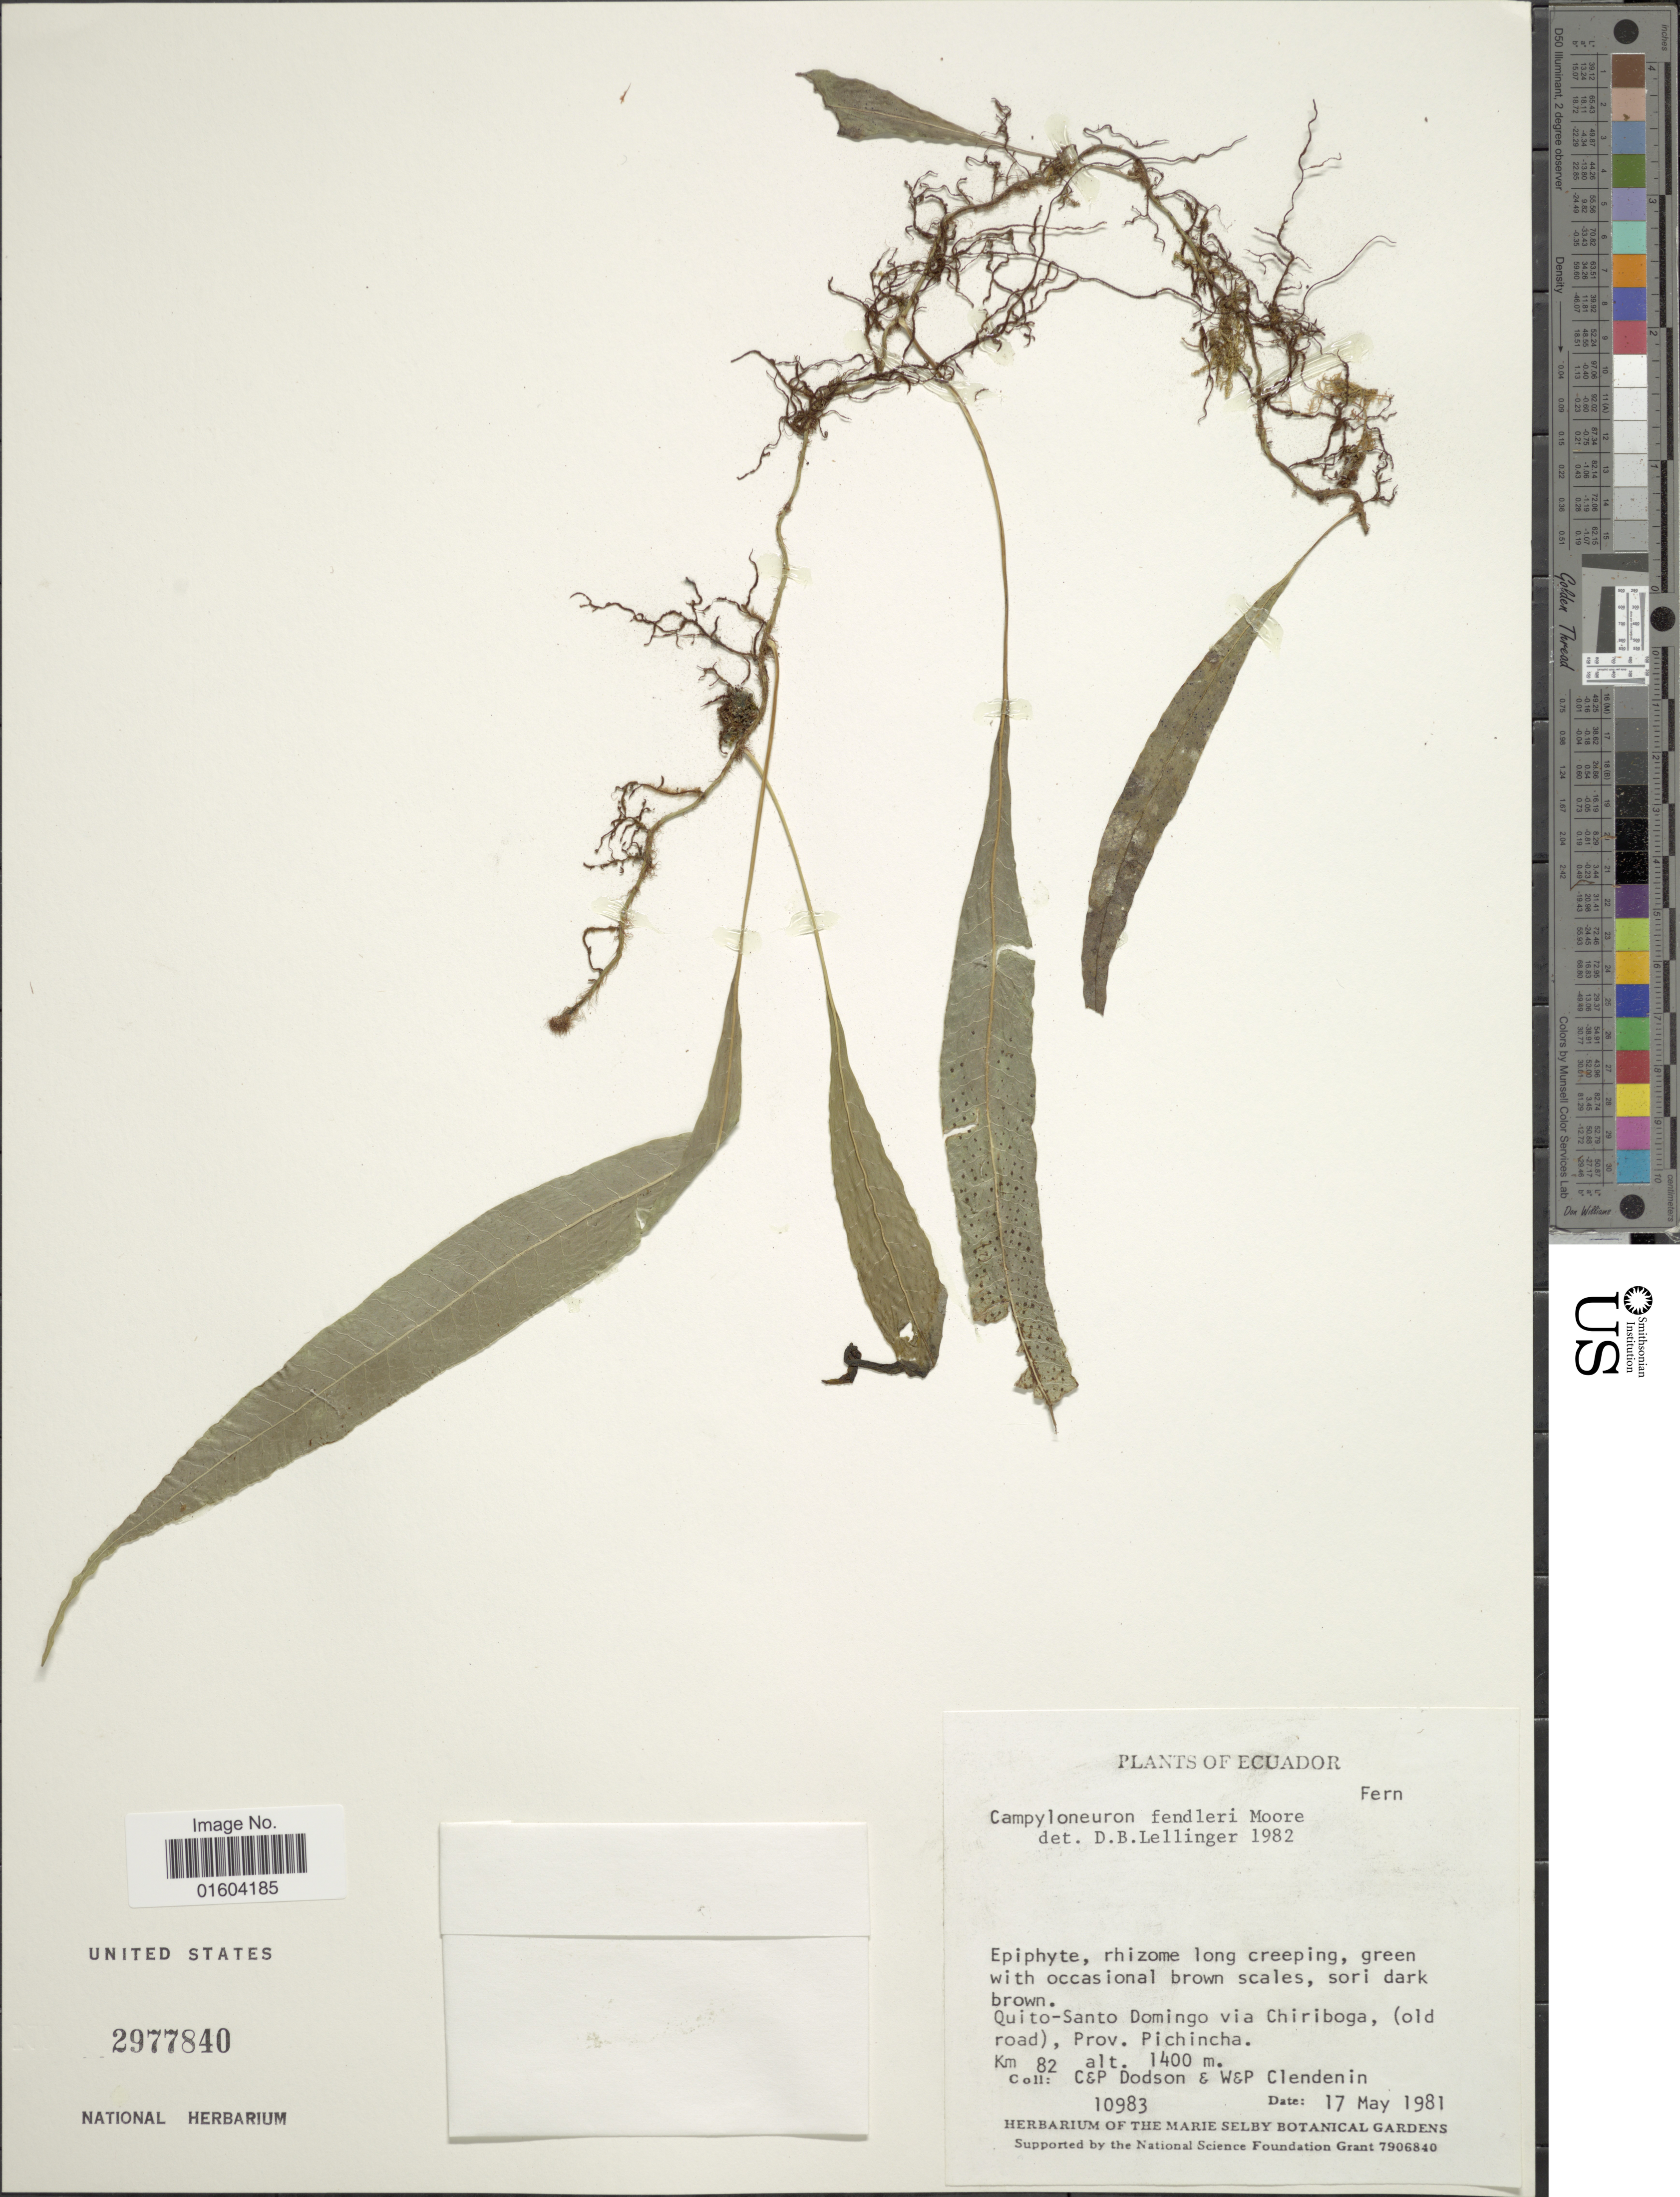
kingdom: Plantae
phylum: Tracheophyta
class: Polypodiopsida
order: Polypodiales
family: Polypodiaceae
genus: Campyloneurum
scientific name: Campyloneurum chrysopodum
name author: (Klotzsch) Fée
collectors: C. Dodson, P. M. Dodson, W. Clendenin & P. Clendenin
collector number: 10983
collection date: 1981-05-17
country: Ecuador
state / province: Pichincha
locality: Quito-Santo Domingo vi Chiriboga, (old road), prov. Pichincha.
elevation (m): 1400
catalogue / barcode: US 2977840